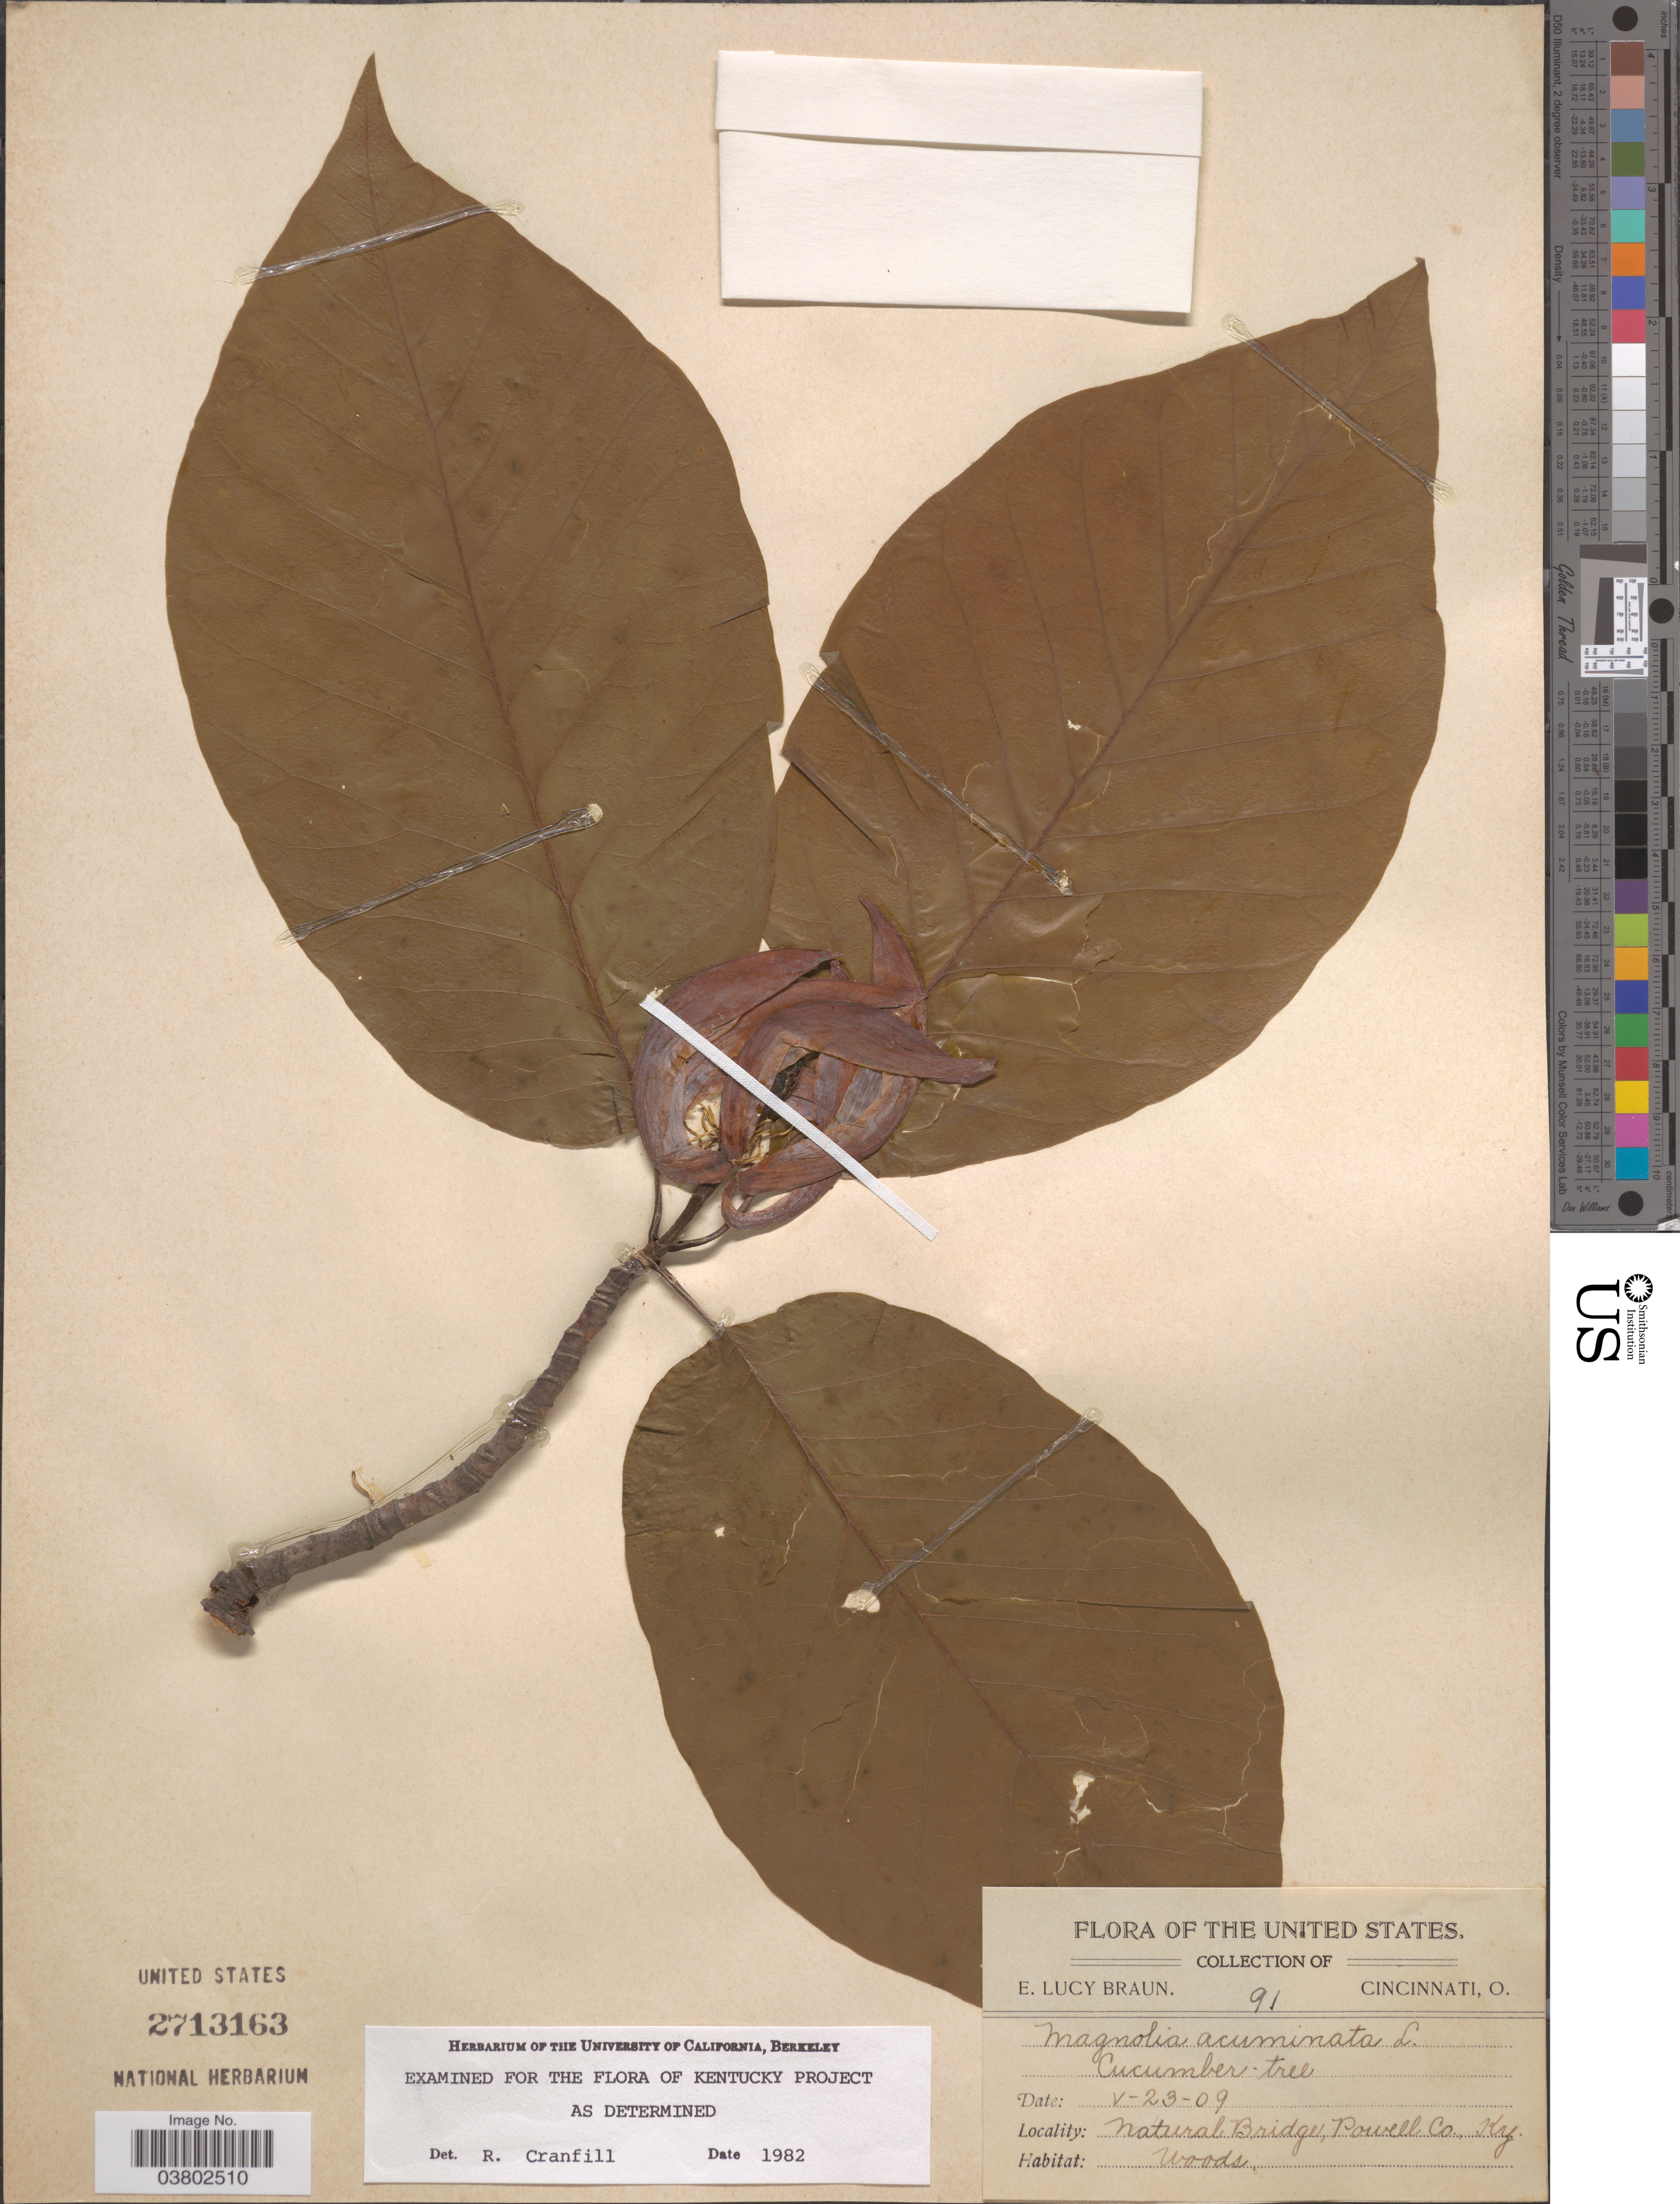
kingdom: Plantae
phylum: Tracheophyta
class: Magnoliopsida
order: Magnoliales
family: Magnoliaceae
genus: Magnolia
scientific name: Magnolia acuminata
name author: (L.) L.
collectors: E. L. Braun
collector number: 91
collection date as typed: Transcribed d/m/y: 23/5/9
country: United States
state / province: Kentucky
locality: Natural Bridge, Powell Co.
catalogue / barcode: US 2713163